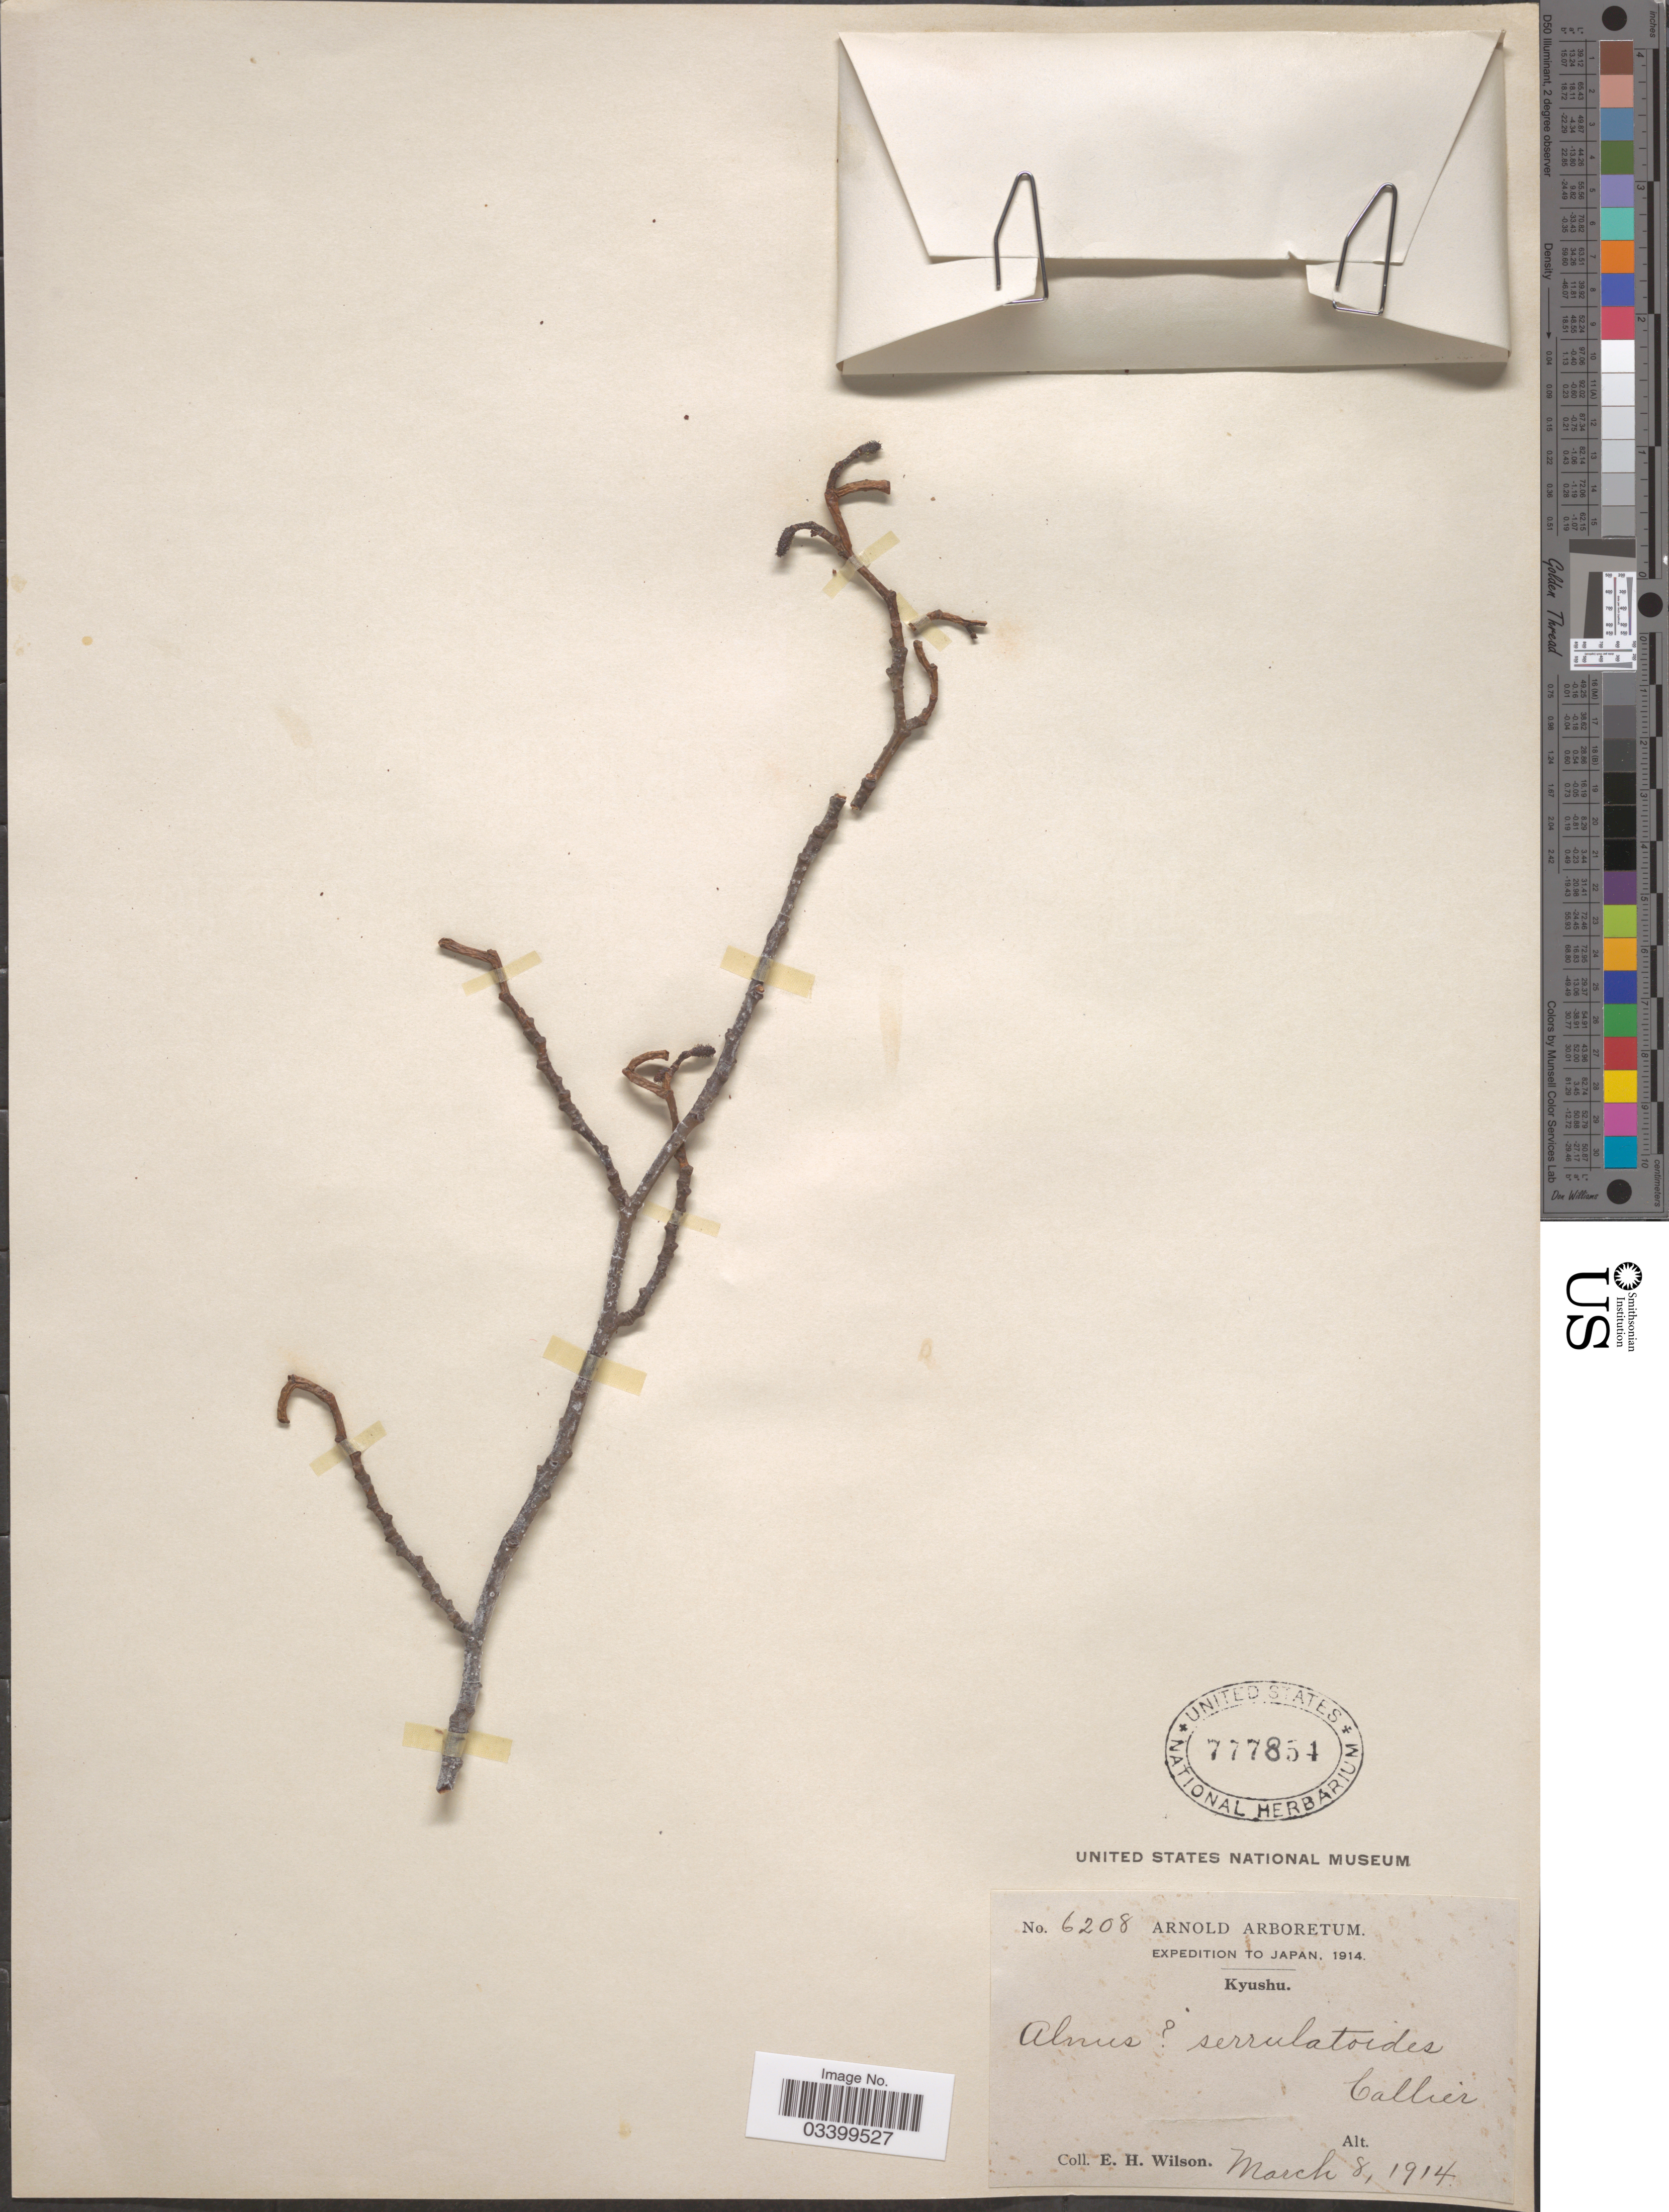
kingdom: Plantae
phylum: Tracheophyta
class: Magnoliopsida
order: Fagales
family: Betulaceae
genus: Alnus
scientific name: Alnus serrulatoides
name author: Callier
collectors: E. Wilson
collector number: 6208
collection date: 1914-03-08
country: Japan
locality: Kyushu.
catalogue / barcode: US 777854